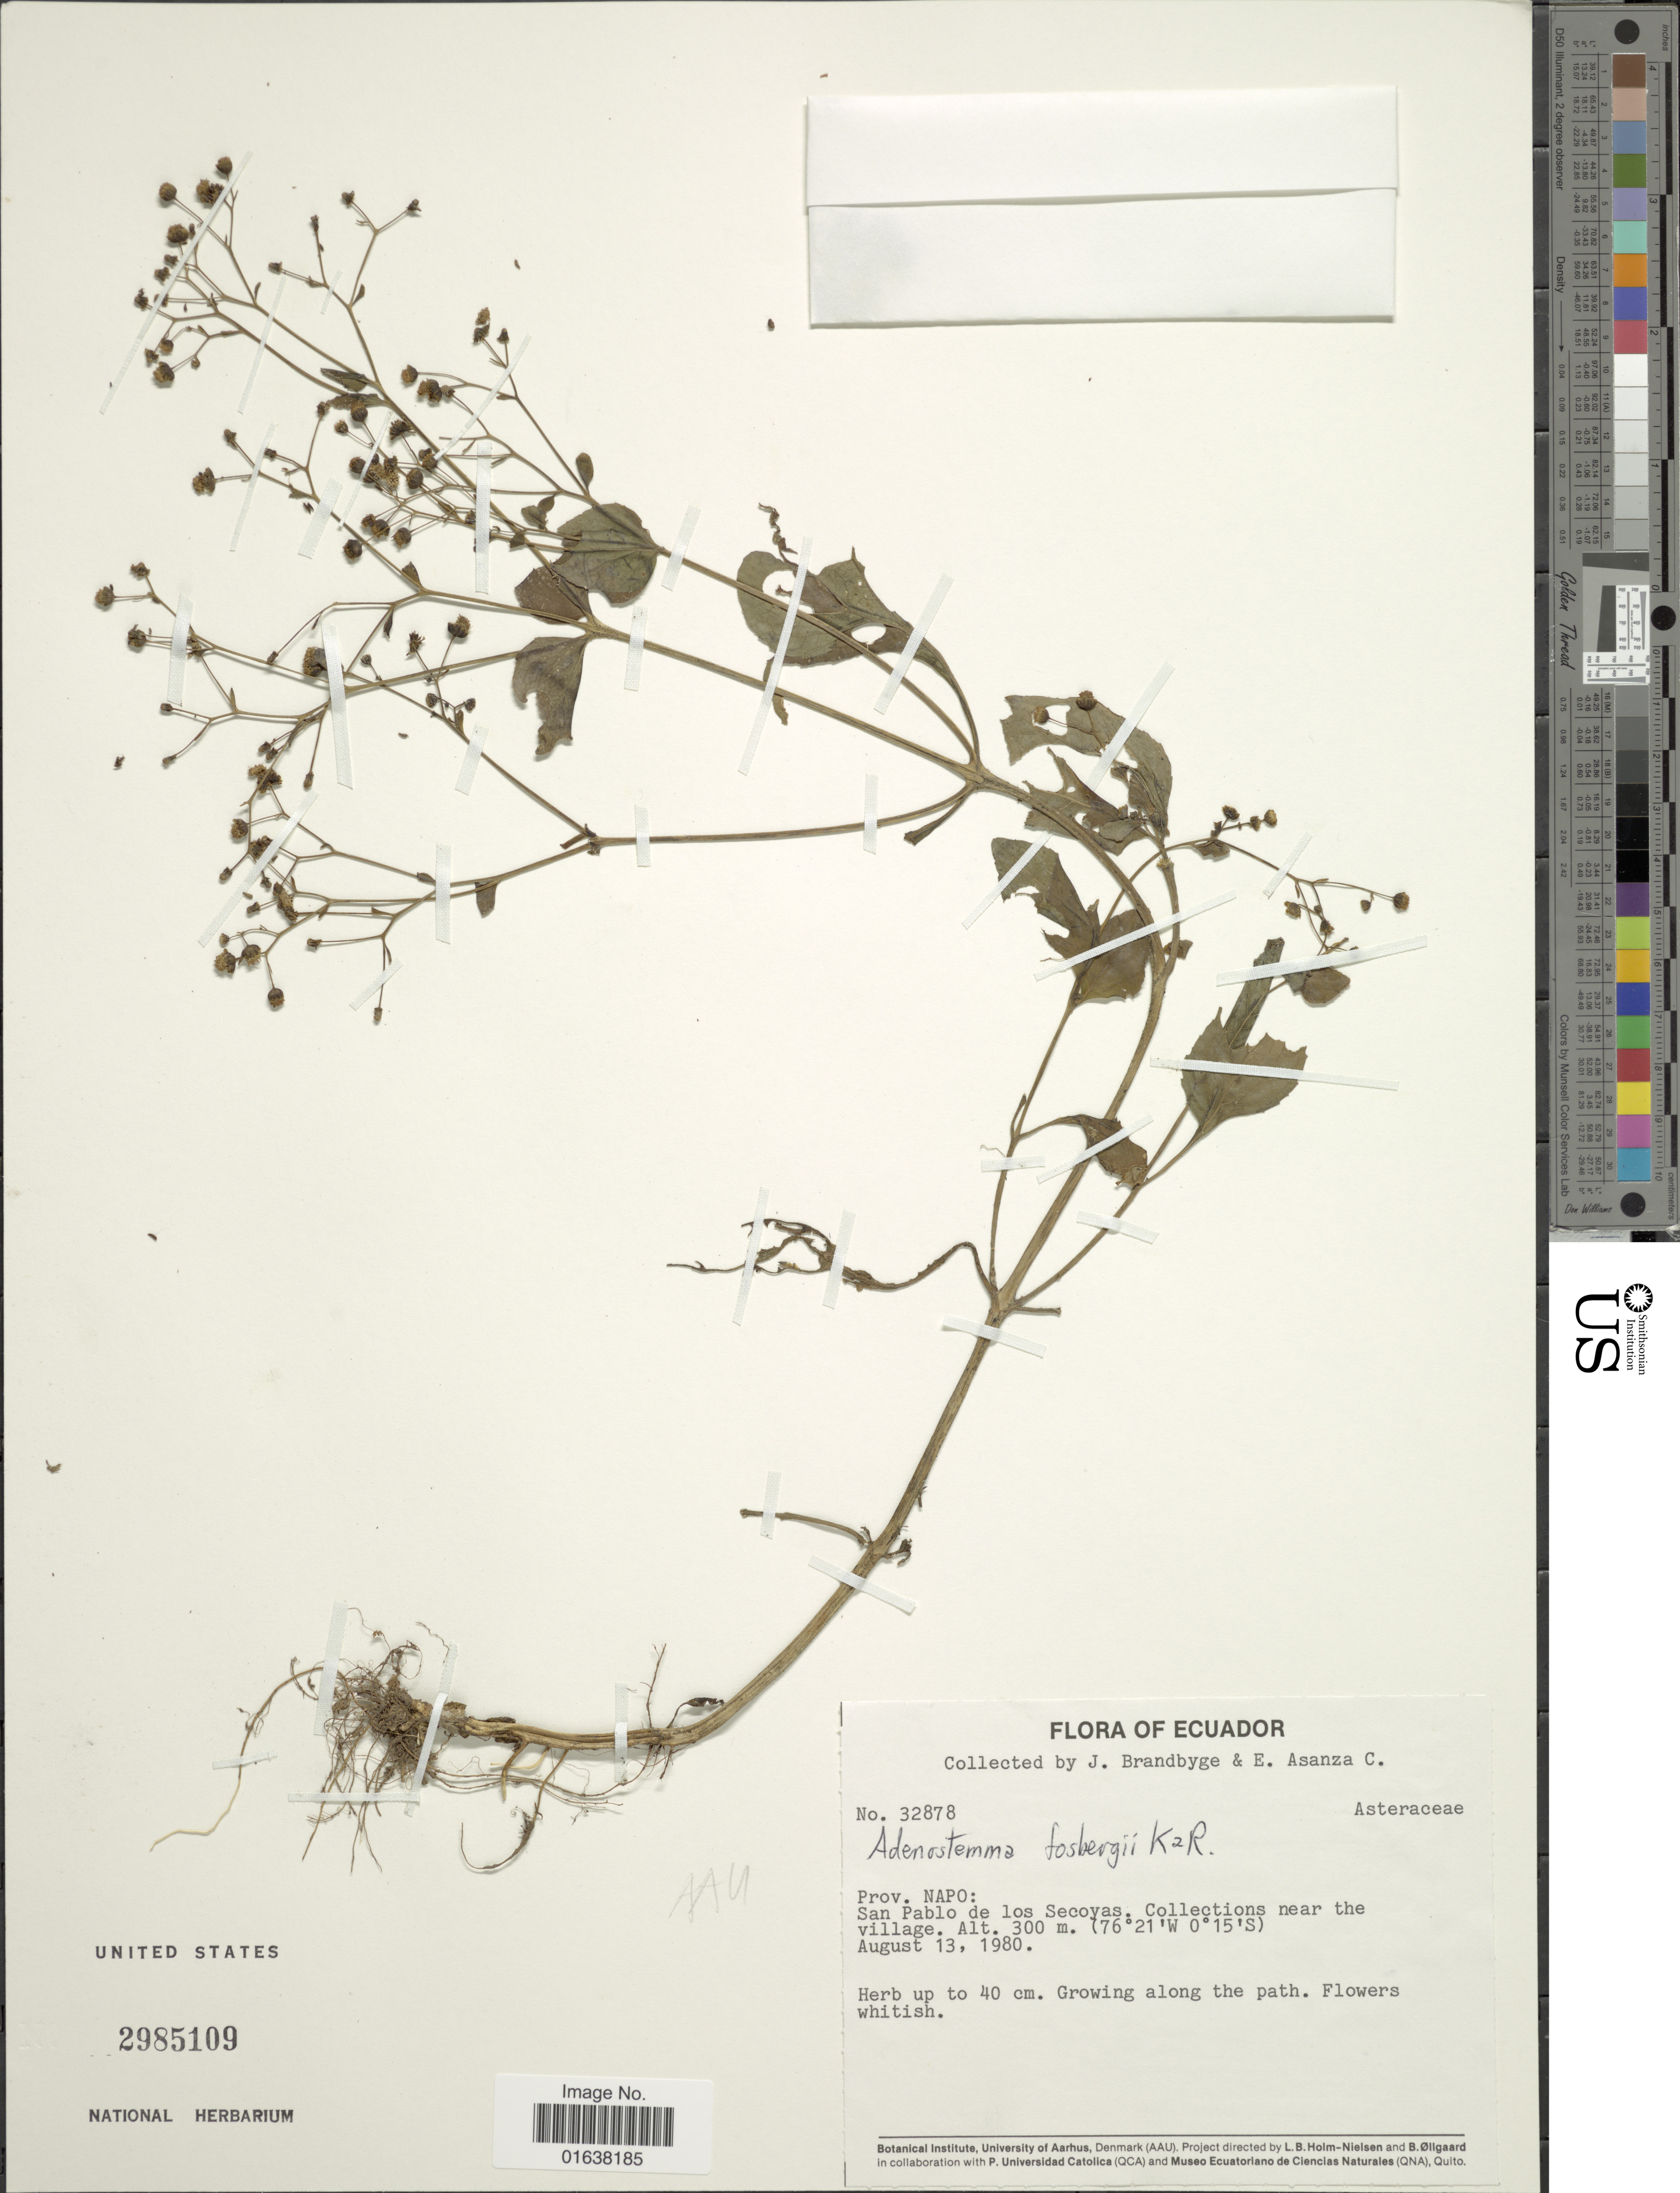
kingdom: Plantae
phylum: Tracheophyta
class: Magnoliopsida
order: Asterales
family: Asteraceae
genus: Adenostemma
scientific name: Adenostemma fosbergii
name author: R.M. King & H. Rob.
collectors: J. Brandbyge & E. Asanza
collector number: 32878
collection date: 1980-08-13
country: Ecuador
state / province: Napo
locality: San Pablo de los Secoyas. Collection near the village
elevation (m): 300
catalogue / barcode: US 2985109